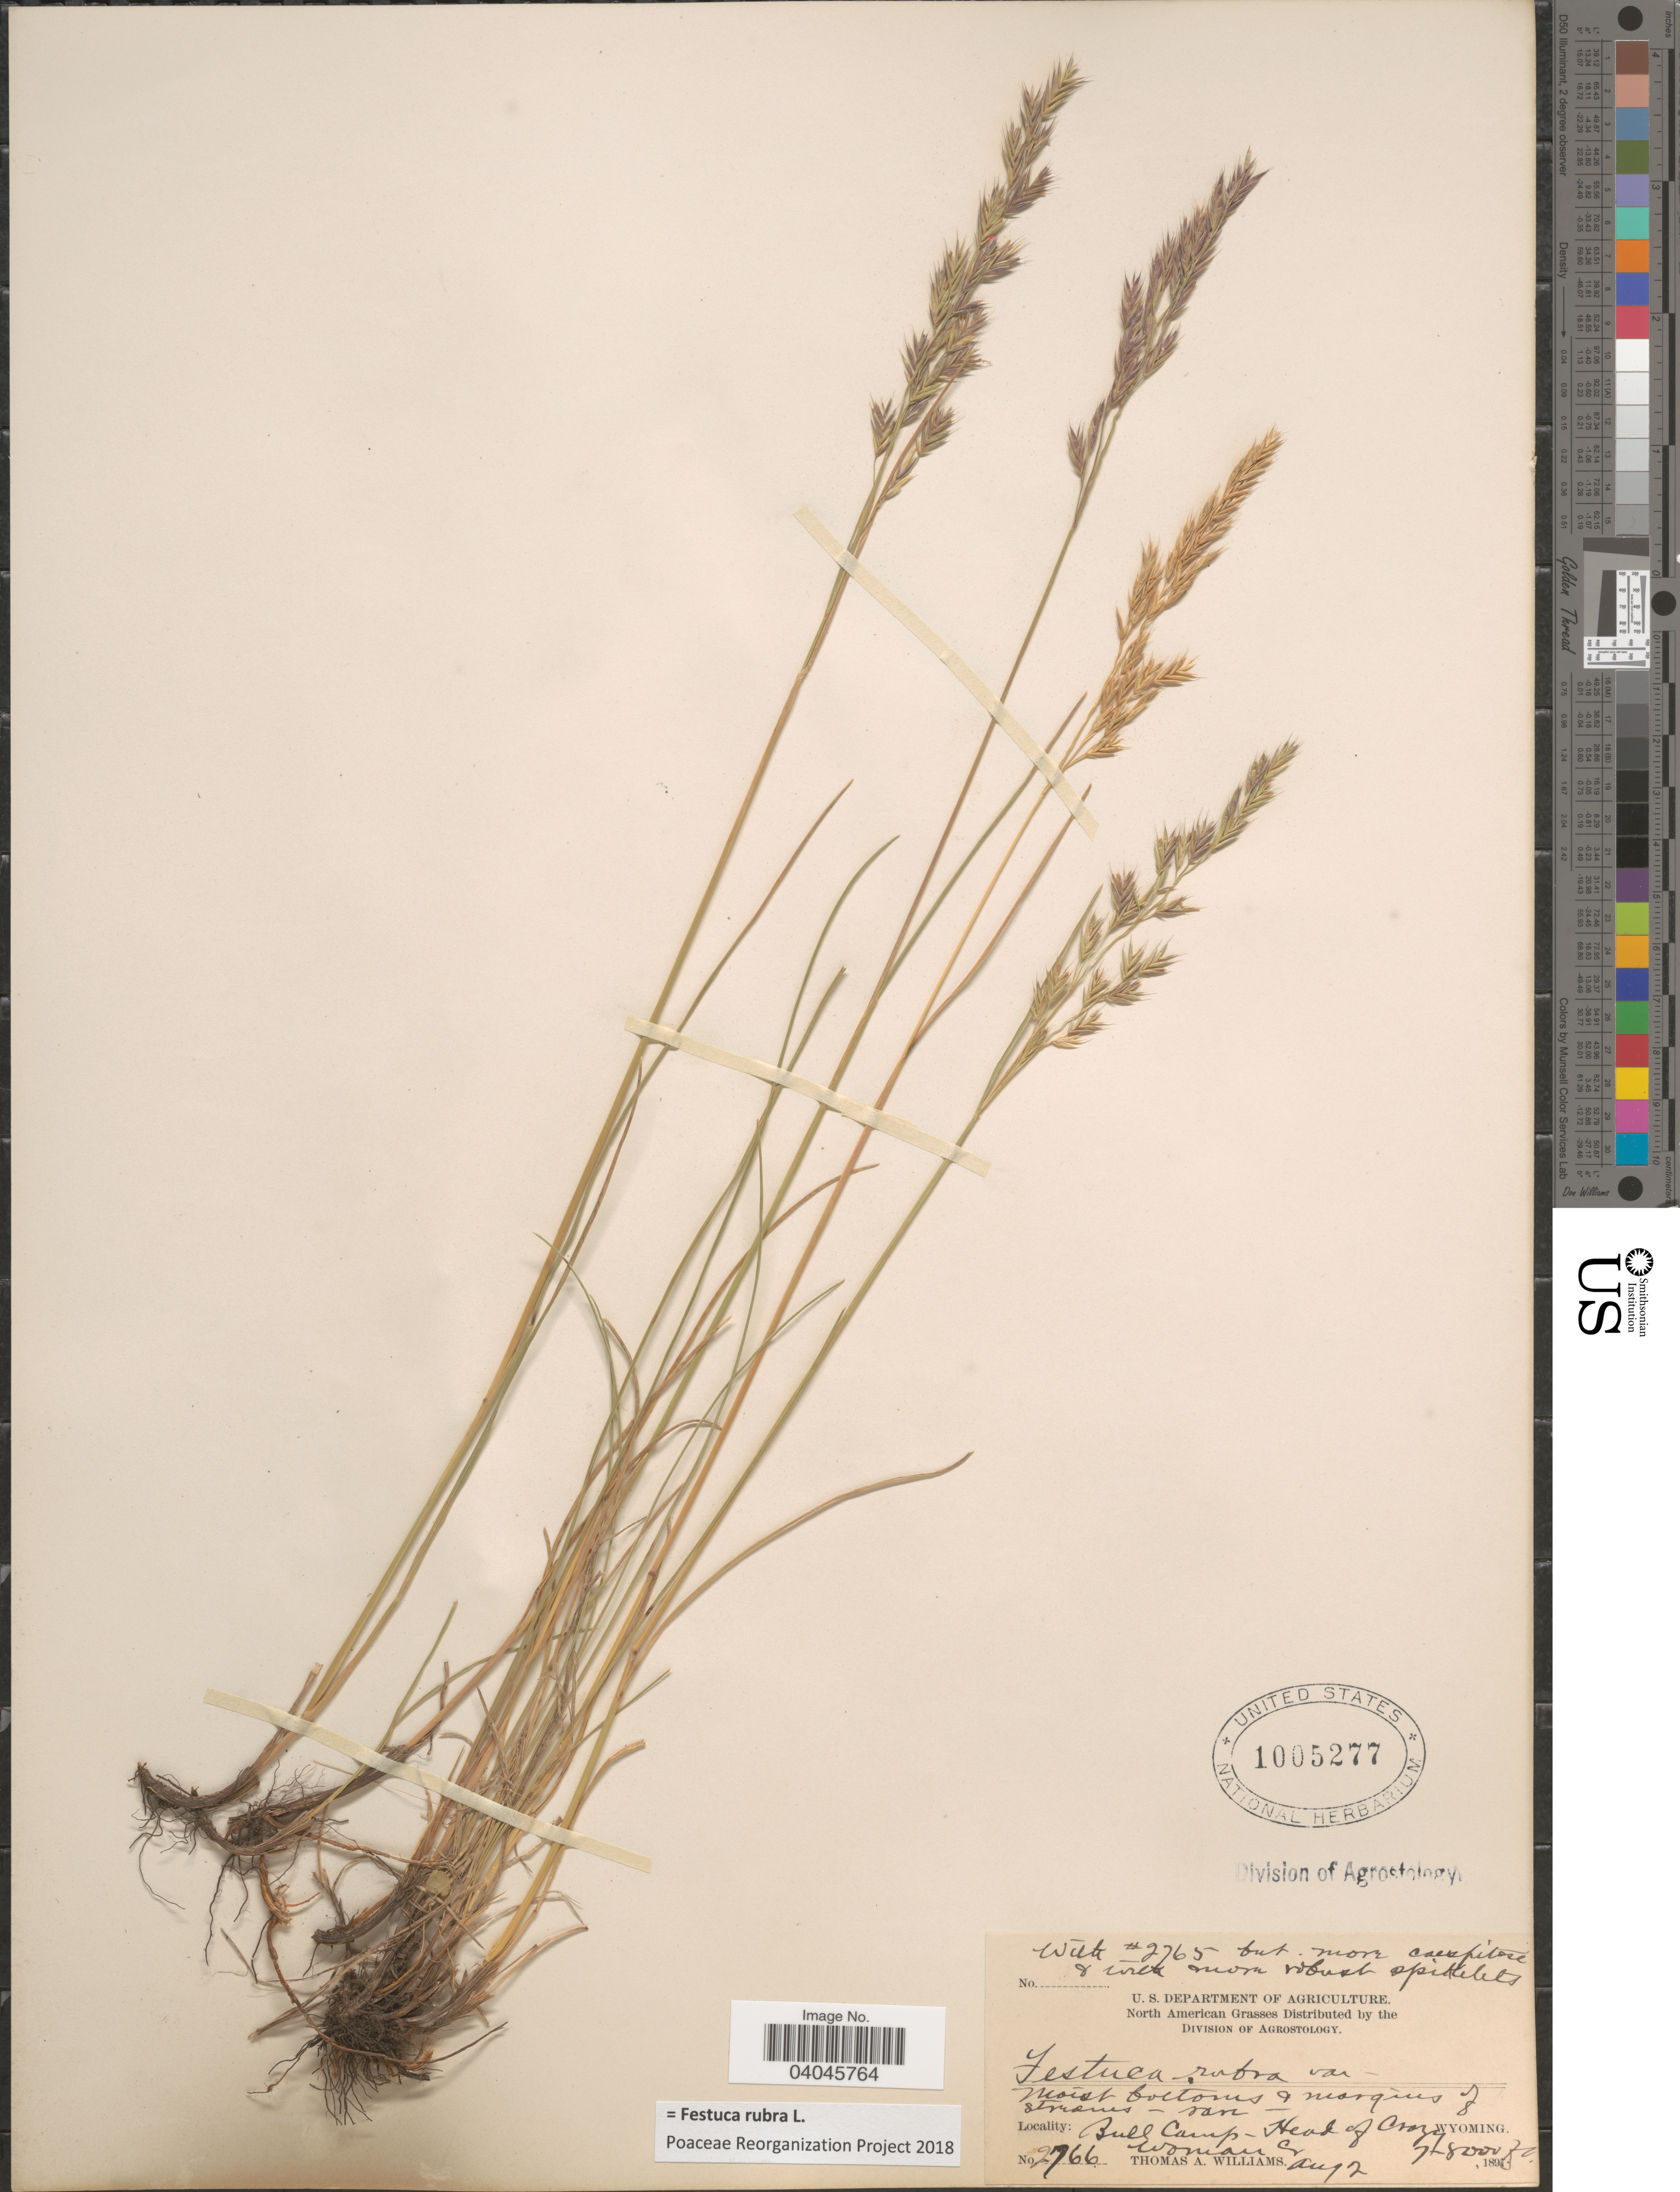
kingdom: Plantae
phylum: Tracheophyta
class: Liliopsida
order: Poales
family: Poaceae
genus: Festuca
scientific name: Festuca rubra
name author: L.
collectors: T. A. Williams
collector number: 2766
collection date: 1897-08-02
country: United States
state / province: Wyoming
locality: Bull Camp - Head of Crazy Woman Cr.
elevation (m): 2134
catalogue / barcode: US 1005277